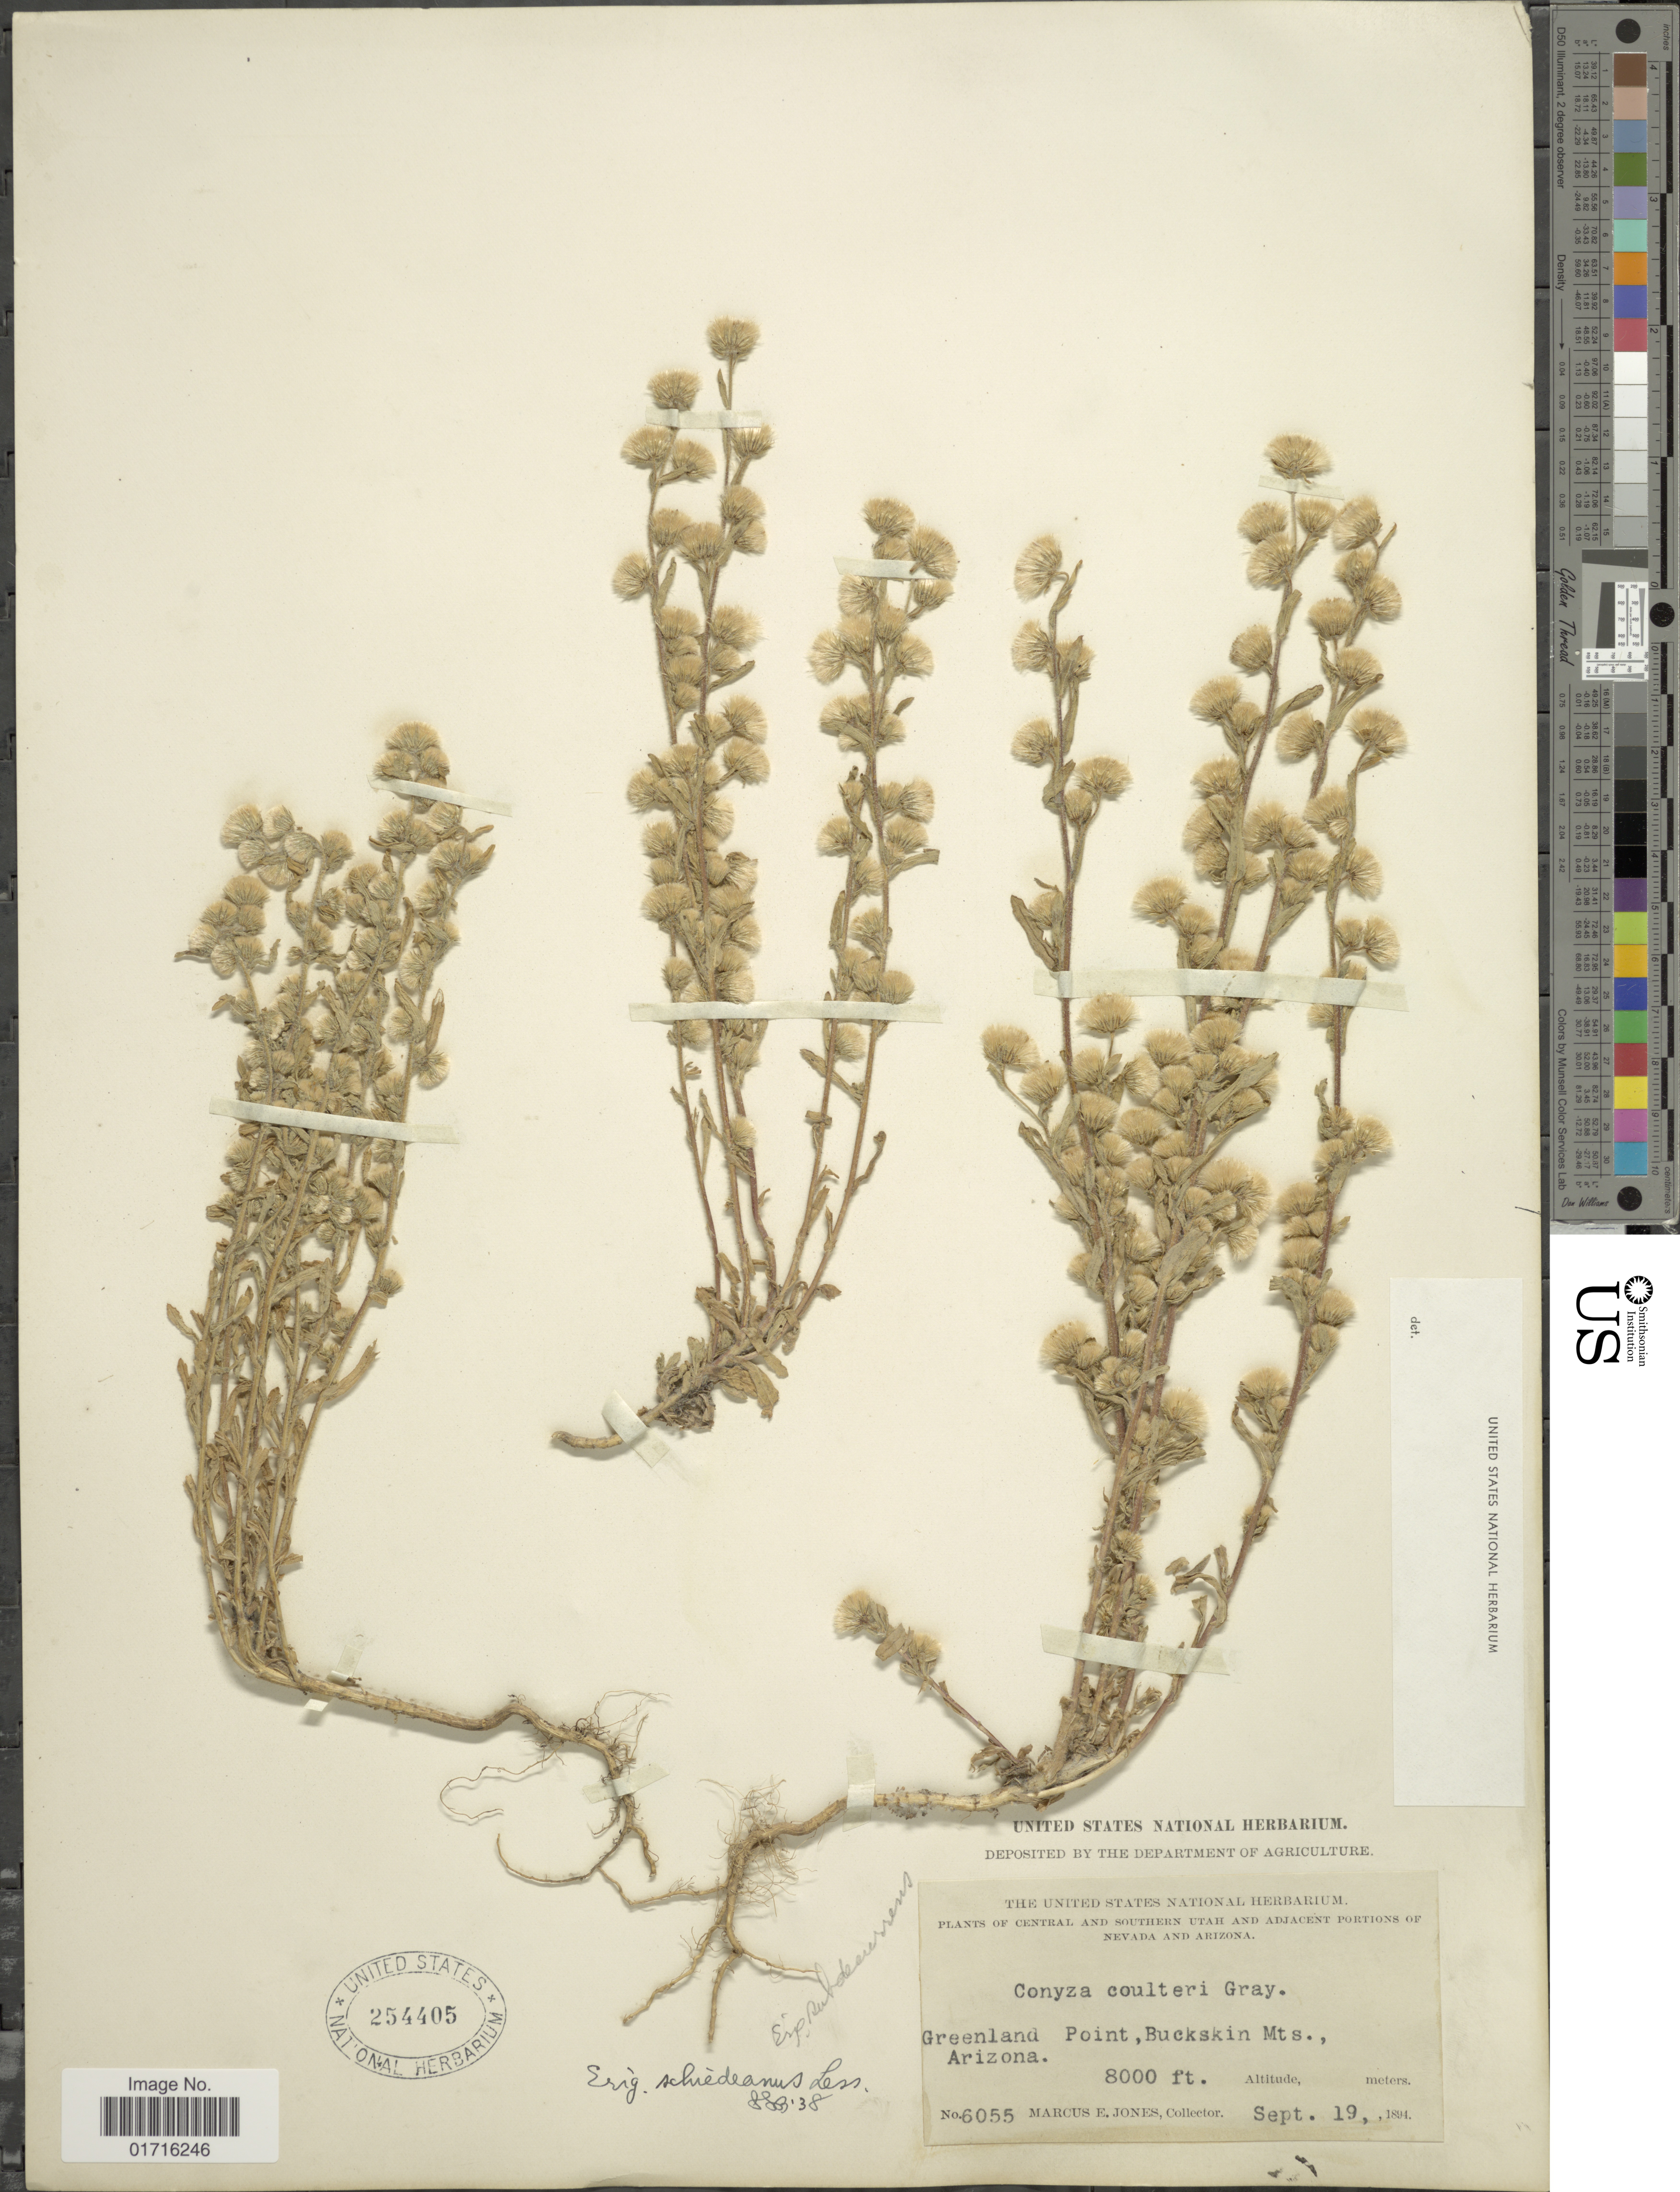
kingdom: Plantae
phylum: Tracheophyta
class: Magnoliopsida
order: Asterales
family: Asteraceae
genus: Conyza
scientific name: Conyza schiedeana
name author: (Less.) Cronq.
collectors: M. E. Jones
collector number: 6055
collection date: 1894-09-19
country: United States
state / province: Arizona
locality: Greenland Point, Buckskin Mts.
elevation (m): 2438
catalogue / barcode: US 254405